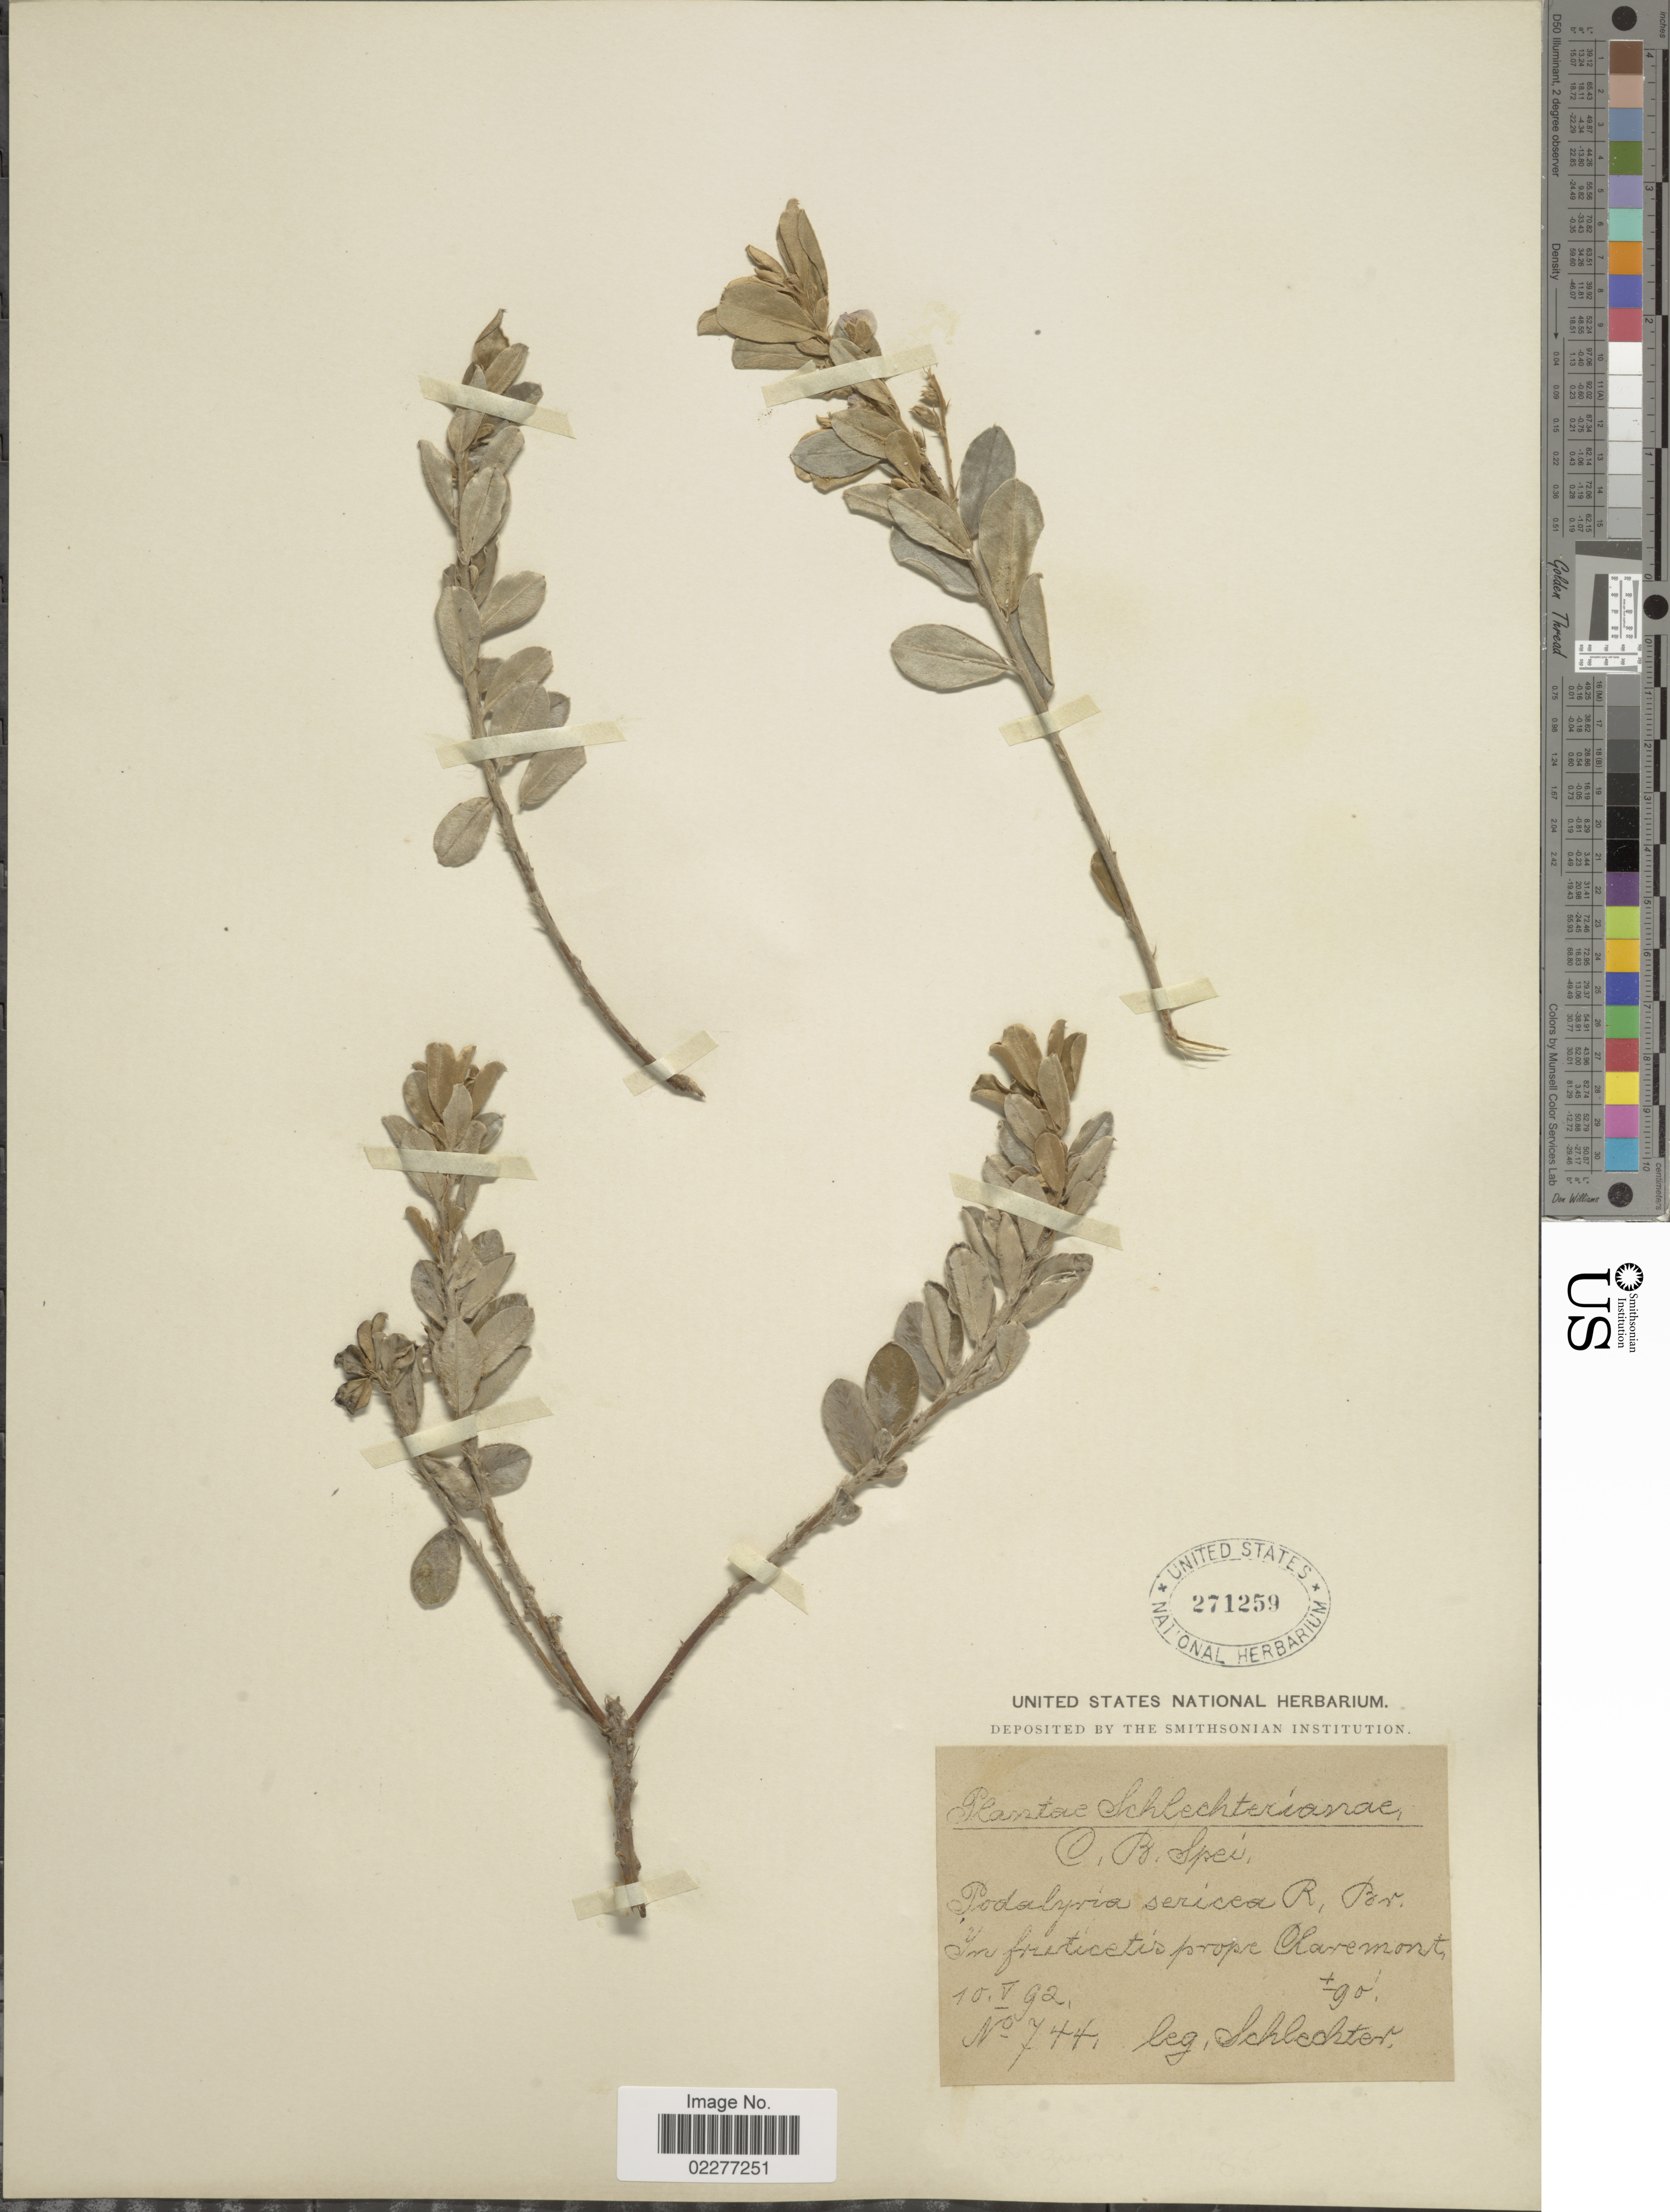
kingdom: Plantae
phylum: Tracheophyta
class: Magnoliopsida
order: Fabales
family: Fabaceae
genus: Podalyria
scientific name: Podalyria sericea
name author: R. Br.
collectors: Schlechter, --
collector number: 744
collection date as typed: Transcribed d/m/y: 10/5/92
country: South Africa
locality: In fruticetis prope Claremont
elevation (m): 27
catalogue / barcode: US 271259